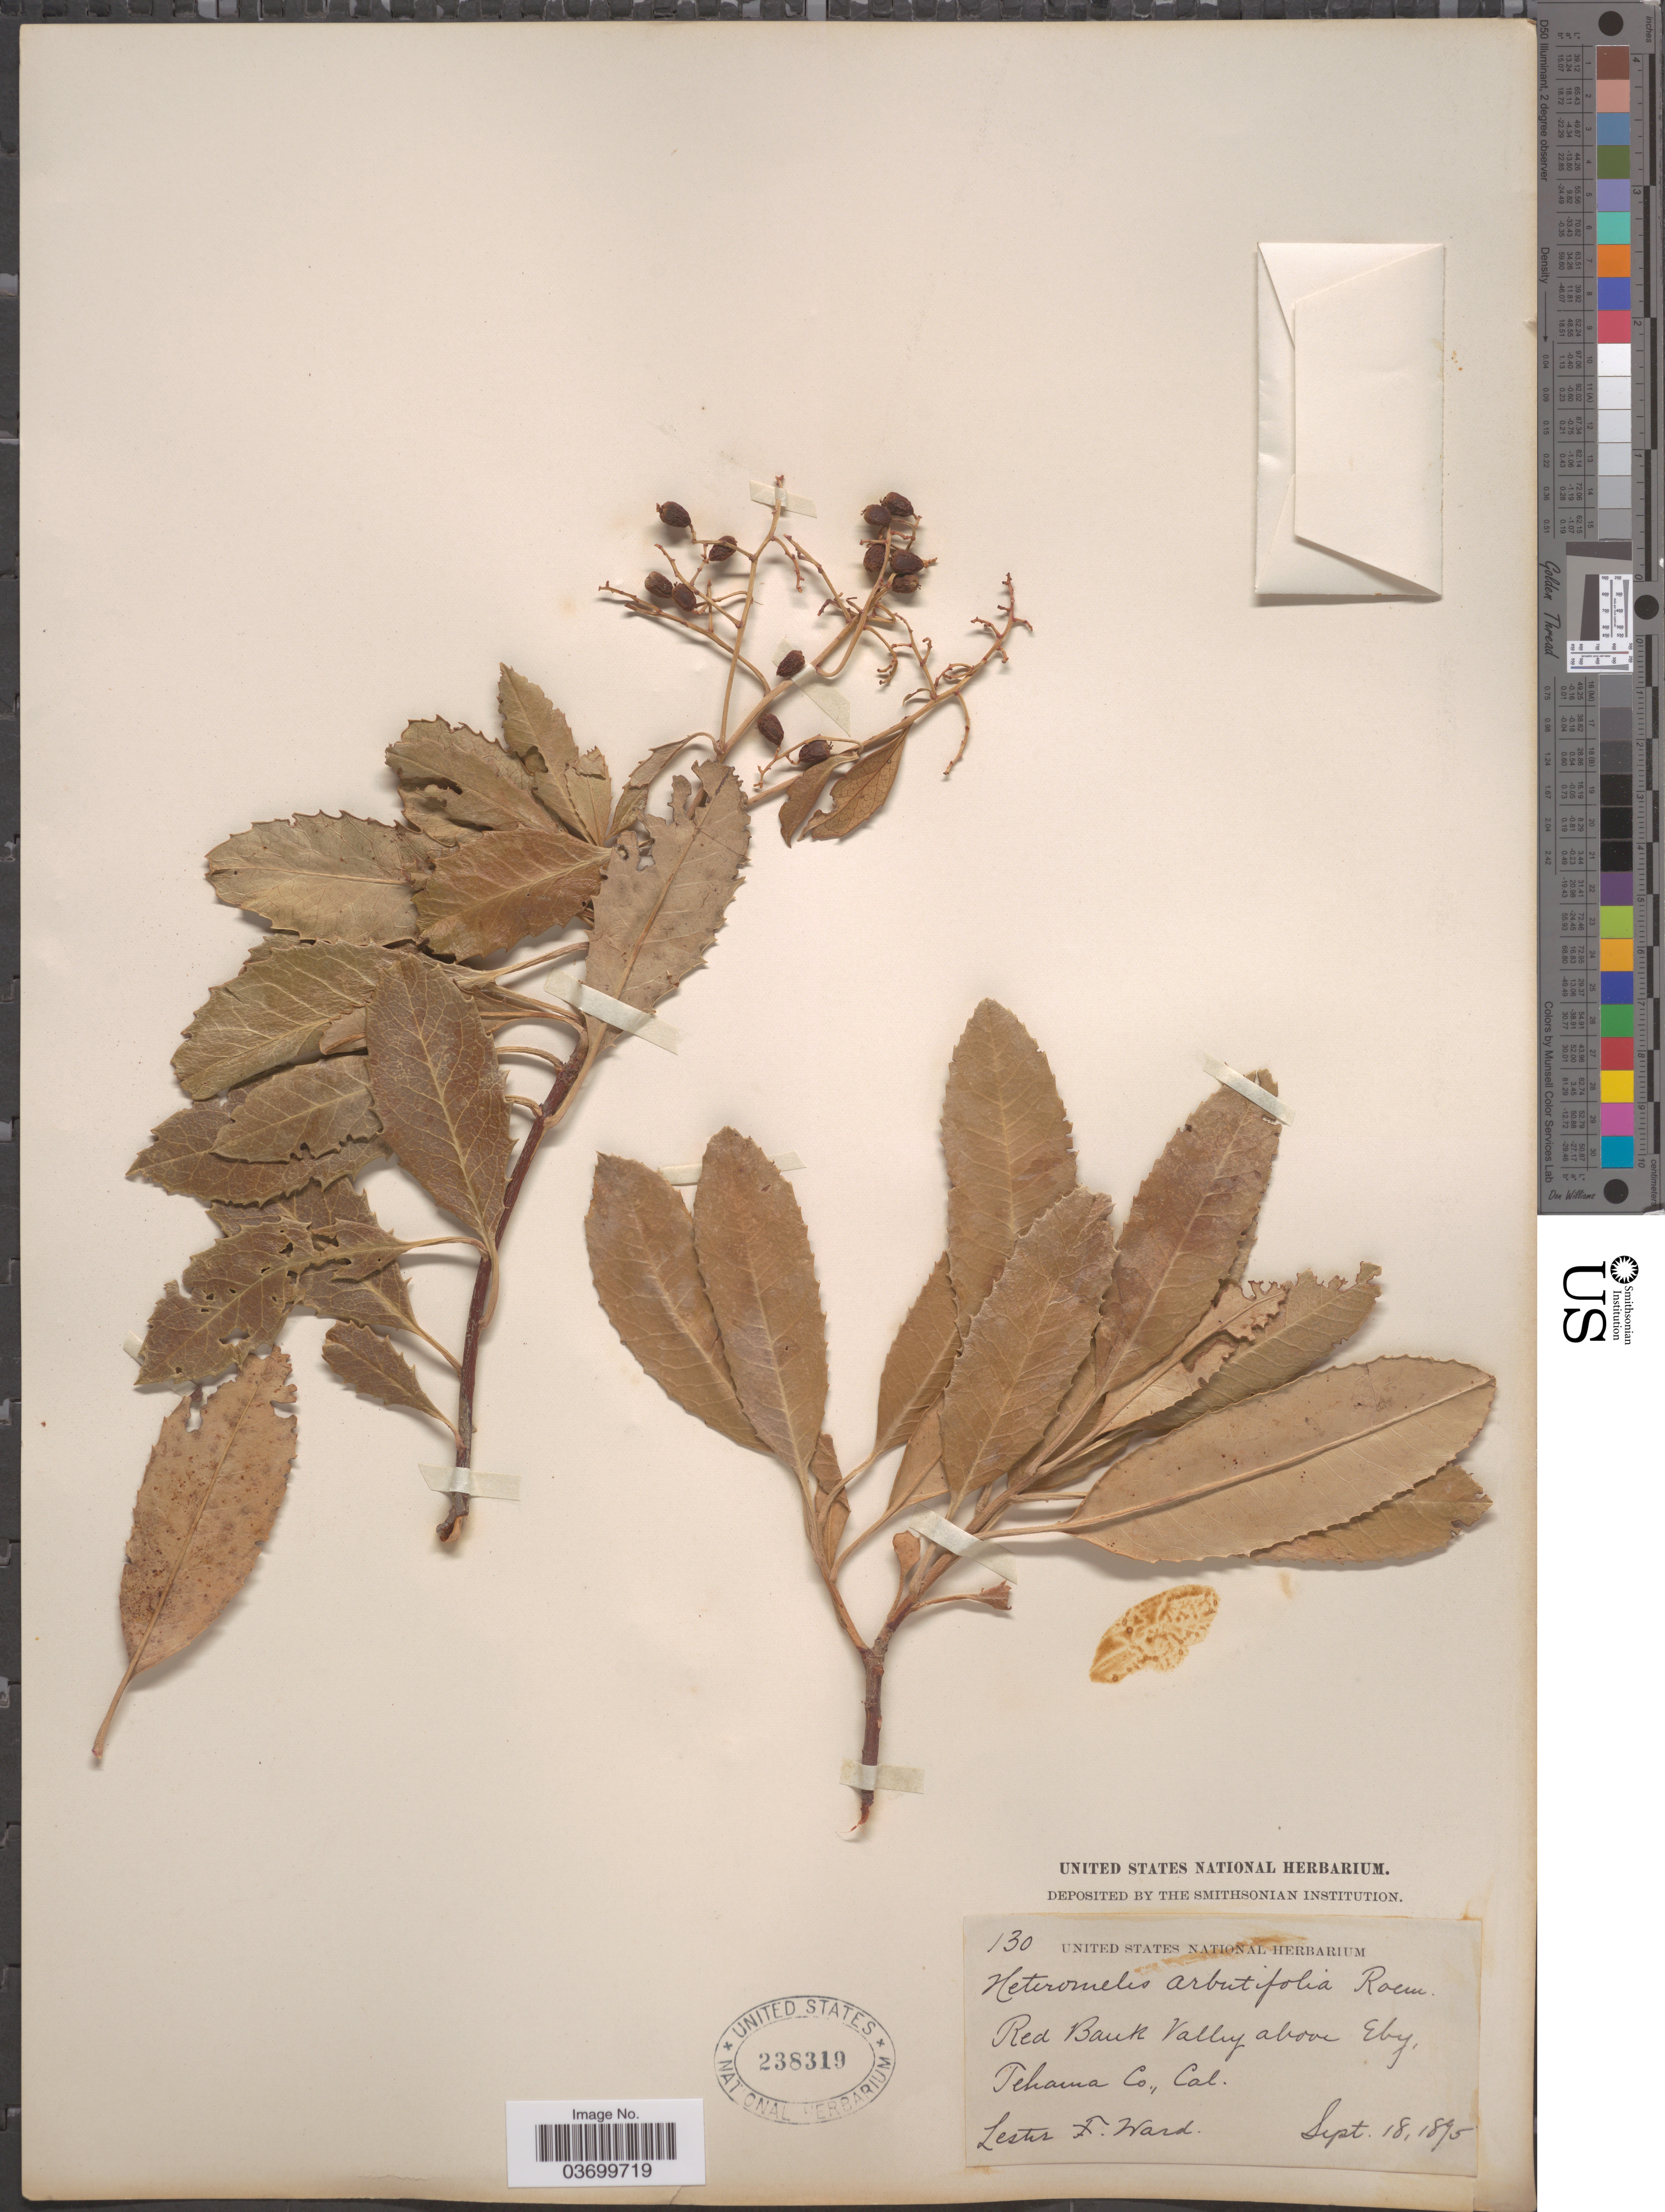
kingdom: Plantae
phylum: Tracheophyta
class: Magnoliopsida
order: Rosales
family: Rosaceae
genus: Heteromeles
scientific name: Heteromeles salicifolia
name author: (C. Presl) Abrams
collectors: L. F. Ward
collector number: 130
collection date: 1895-09-18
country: United States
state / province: California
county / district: Tehama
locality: Red Bank Valley above Eby, Tehama Co.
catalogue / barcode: US 238319